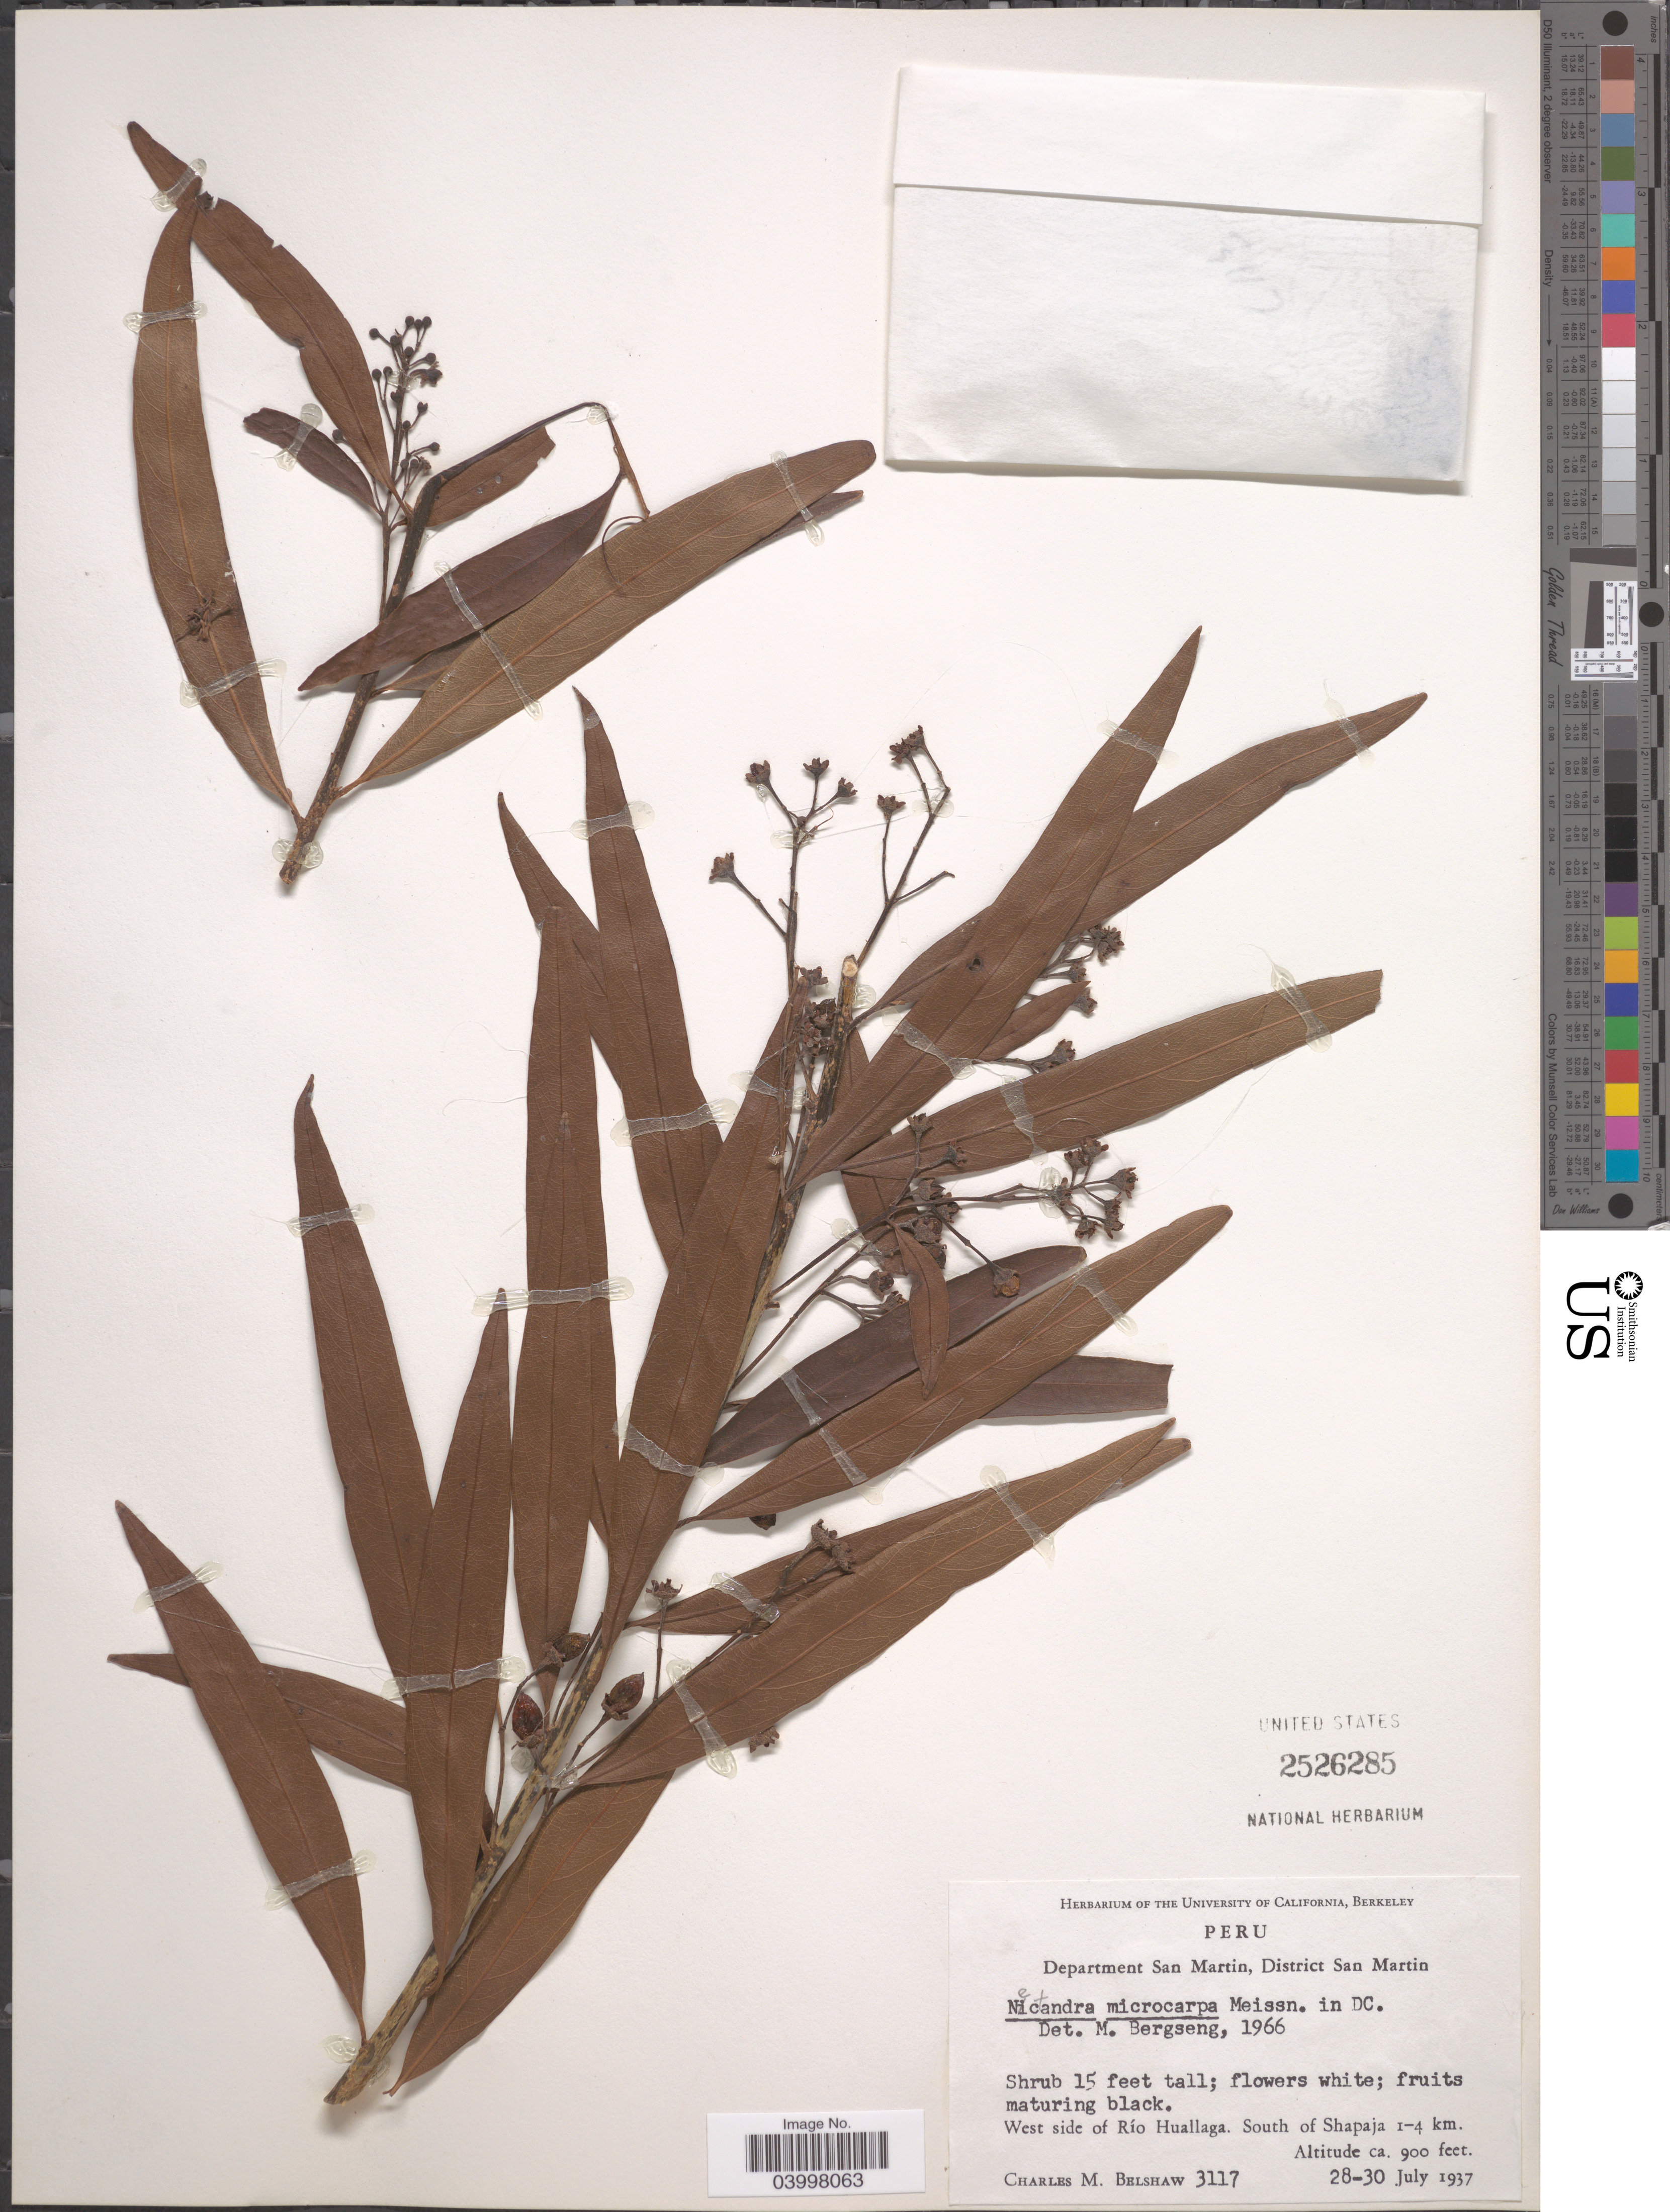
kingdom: Plantae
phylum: Tracheophyta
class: Magnoliopsida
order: Laurales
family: Lauraceae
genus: Nectandra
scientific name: Nectandra microcarpa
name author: Meisn.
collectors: C. Shaw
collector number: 3117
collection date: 1937-07-28/1937-07-30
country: Peru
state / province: San Martín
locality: Department San Martin, District San Martin. West side of Río Huallaga. South of Shapaja 1-4 km.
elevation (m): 274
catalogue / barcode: US 2526285